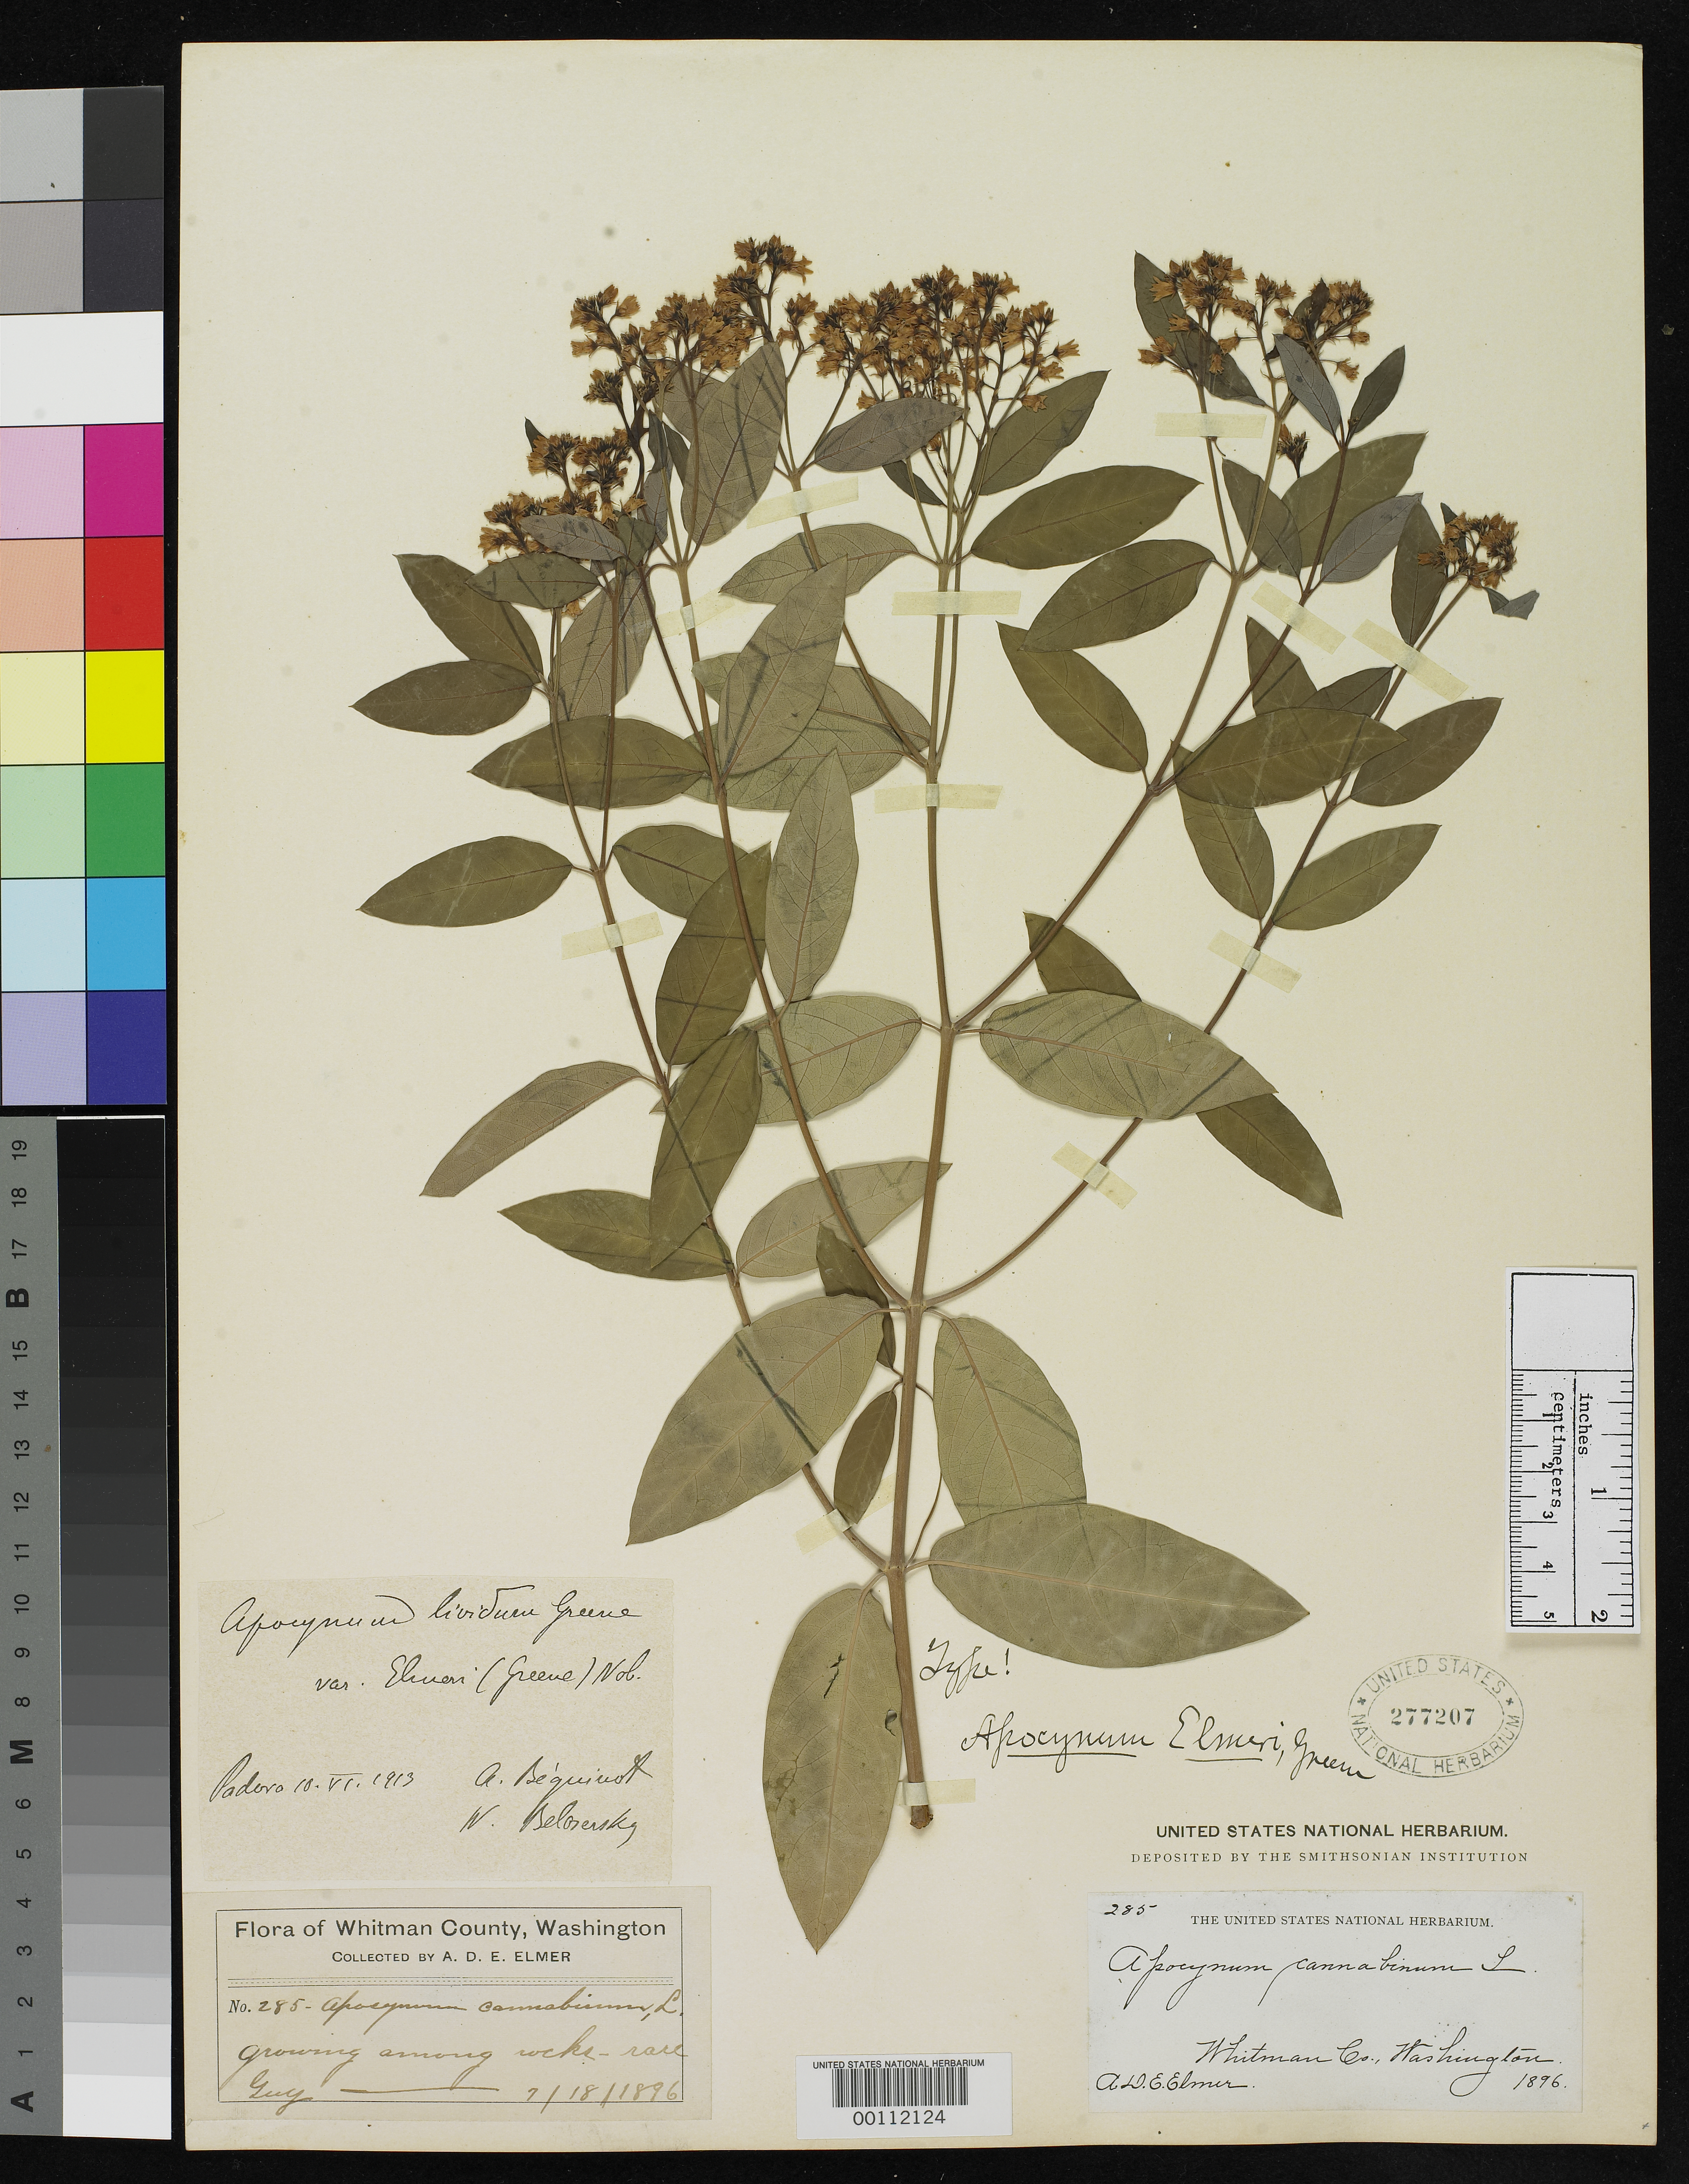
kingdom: Plantae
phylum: Tracheophyta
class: Magnoliopsida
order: Gentianales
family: Apocynaceae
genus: Apocynum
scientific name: Apocynum elmeri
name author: Greene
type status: Holotype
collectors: A. D. E. Elmer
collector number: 285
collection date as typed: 18 Jul 1896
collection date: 1896-07-18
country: United States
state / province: Washington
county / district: Whitman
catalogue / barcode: US 277207